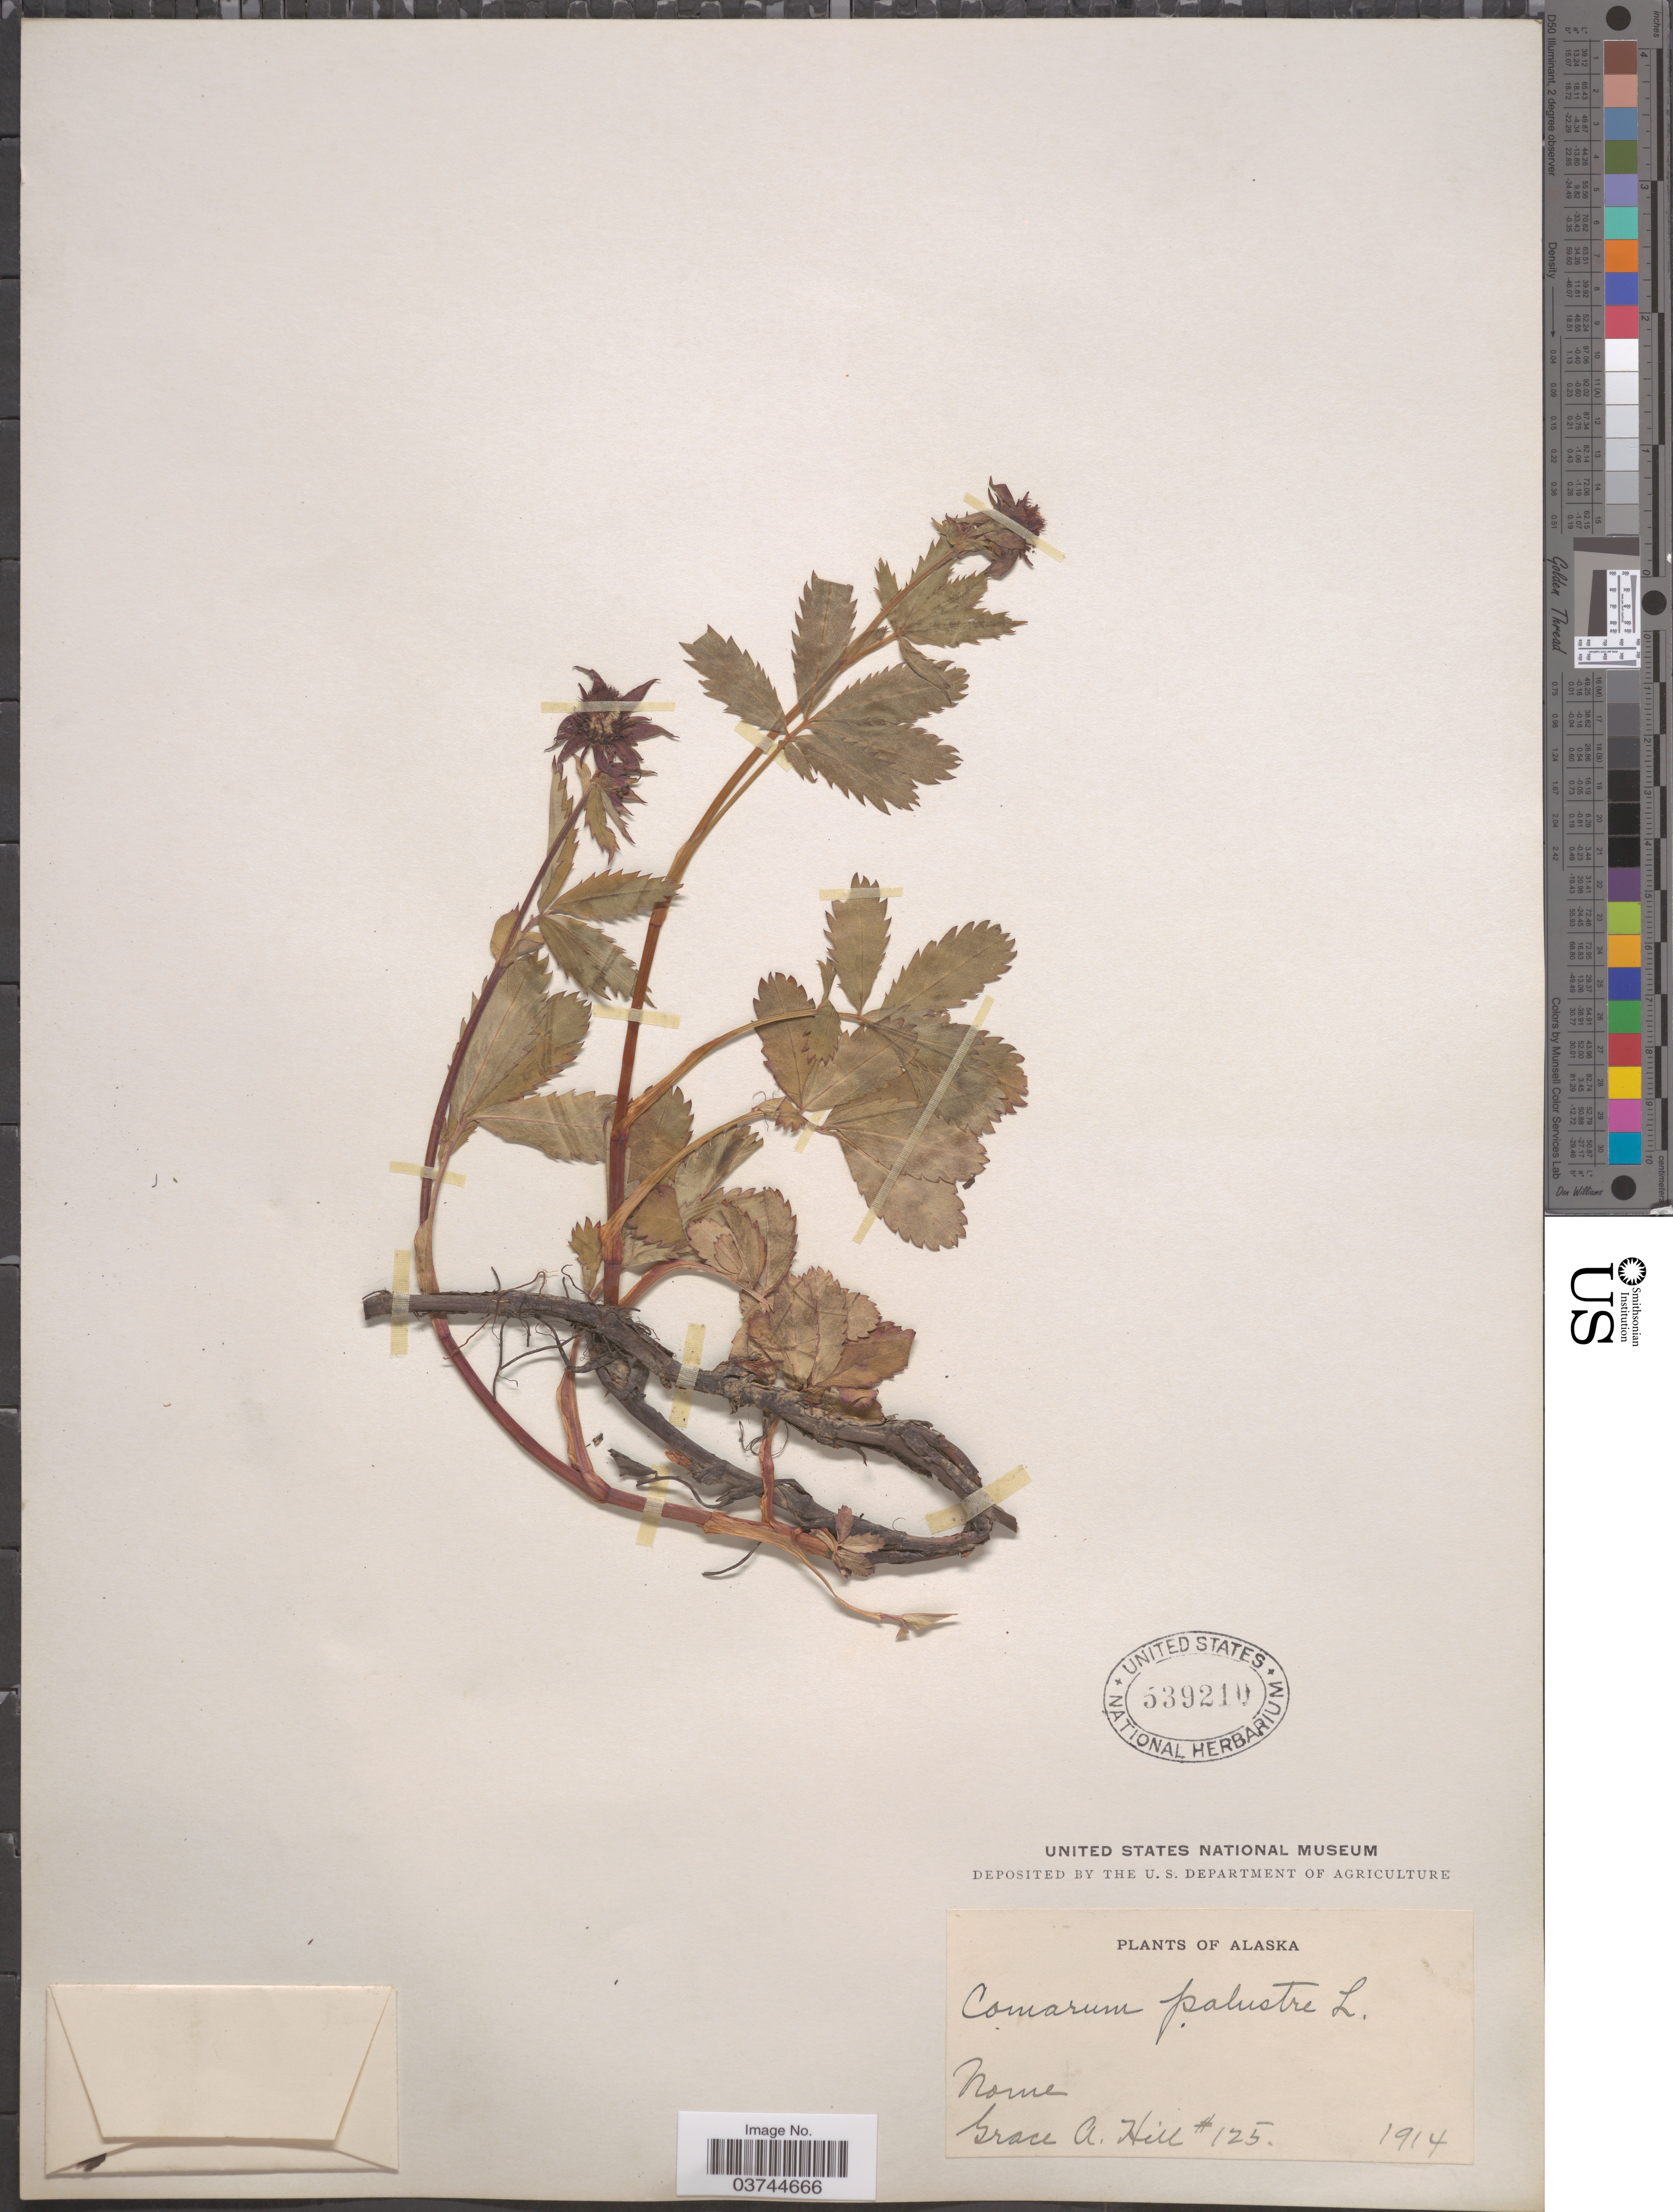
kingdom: Plantae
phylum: Tracheophyta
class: Magnoliopsida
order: Rosales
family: Rosaceae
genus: Comarum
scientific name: Comarum palustre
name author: L.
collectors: G. A. Hill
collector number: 125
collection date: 1914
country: United States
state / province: Alaska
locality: Nome.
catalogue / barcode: US 539210